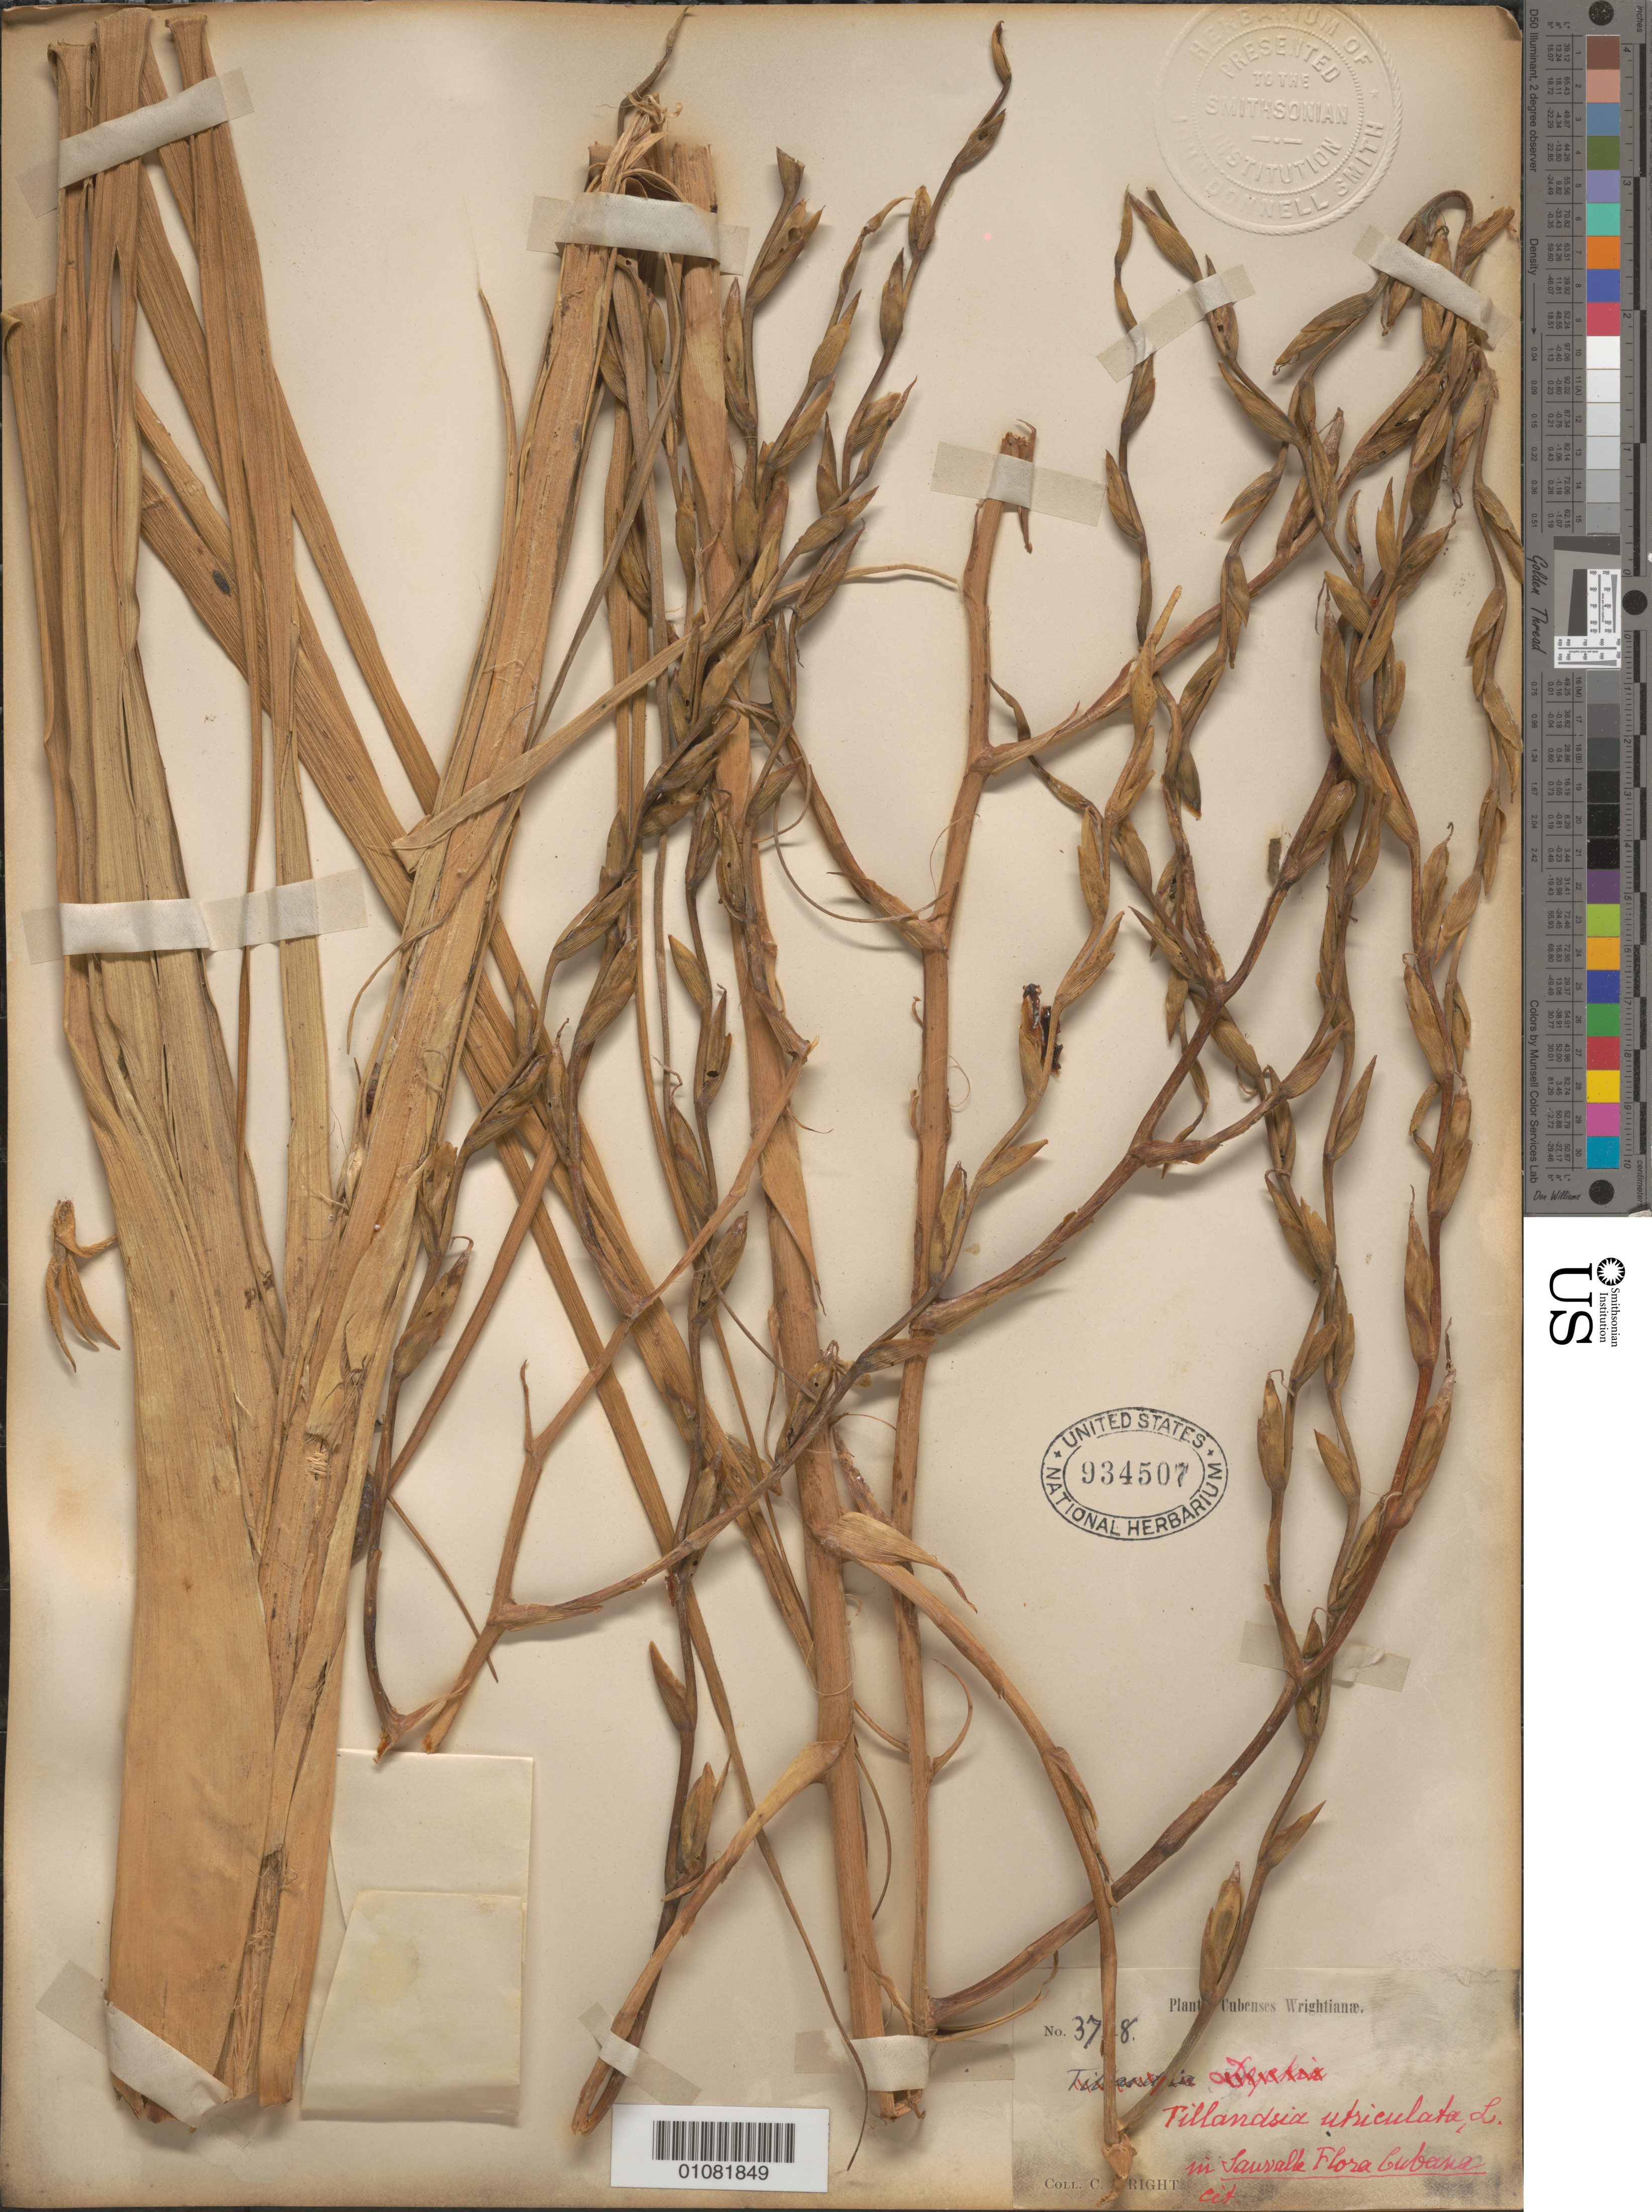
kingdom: Plantae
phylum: Tracheophyta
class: Liliopsida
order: Poales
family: Bromeliaceae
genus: Tillandsia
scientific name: Tillandsia utriculata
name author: L.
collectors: C. Wright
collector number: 3748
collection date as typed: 1800 to 1899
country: Cuba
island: Cuba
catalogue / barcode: US 934507